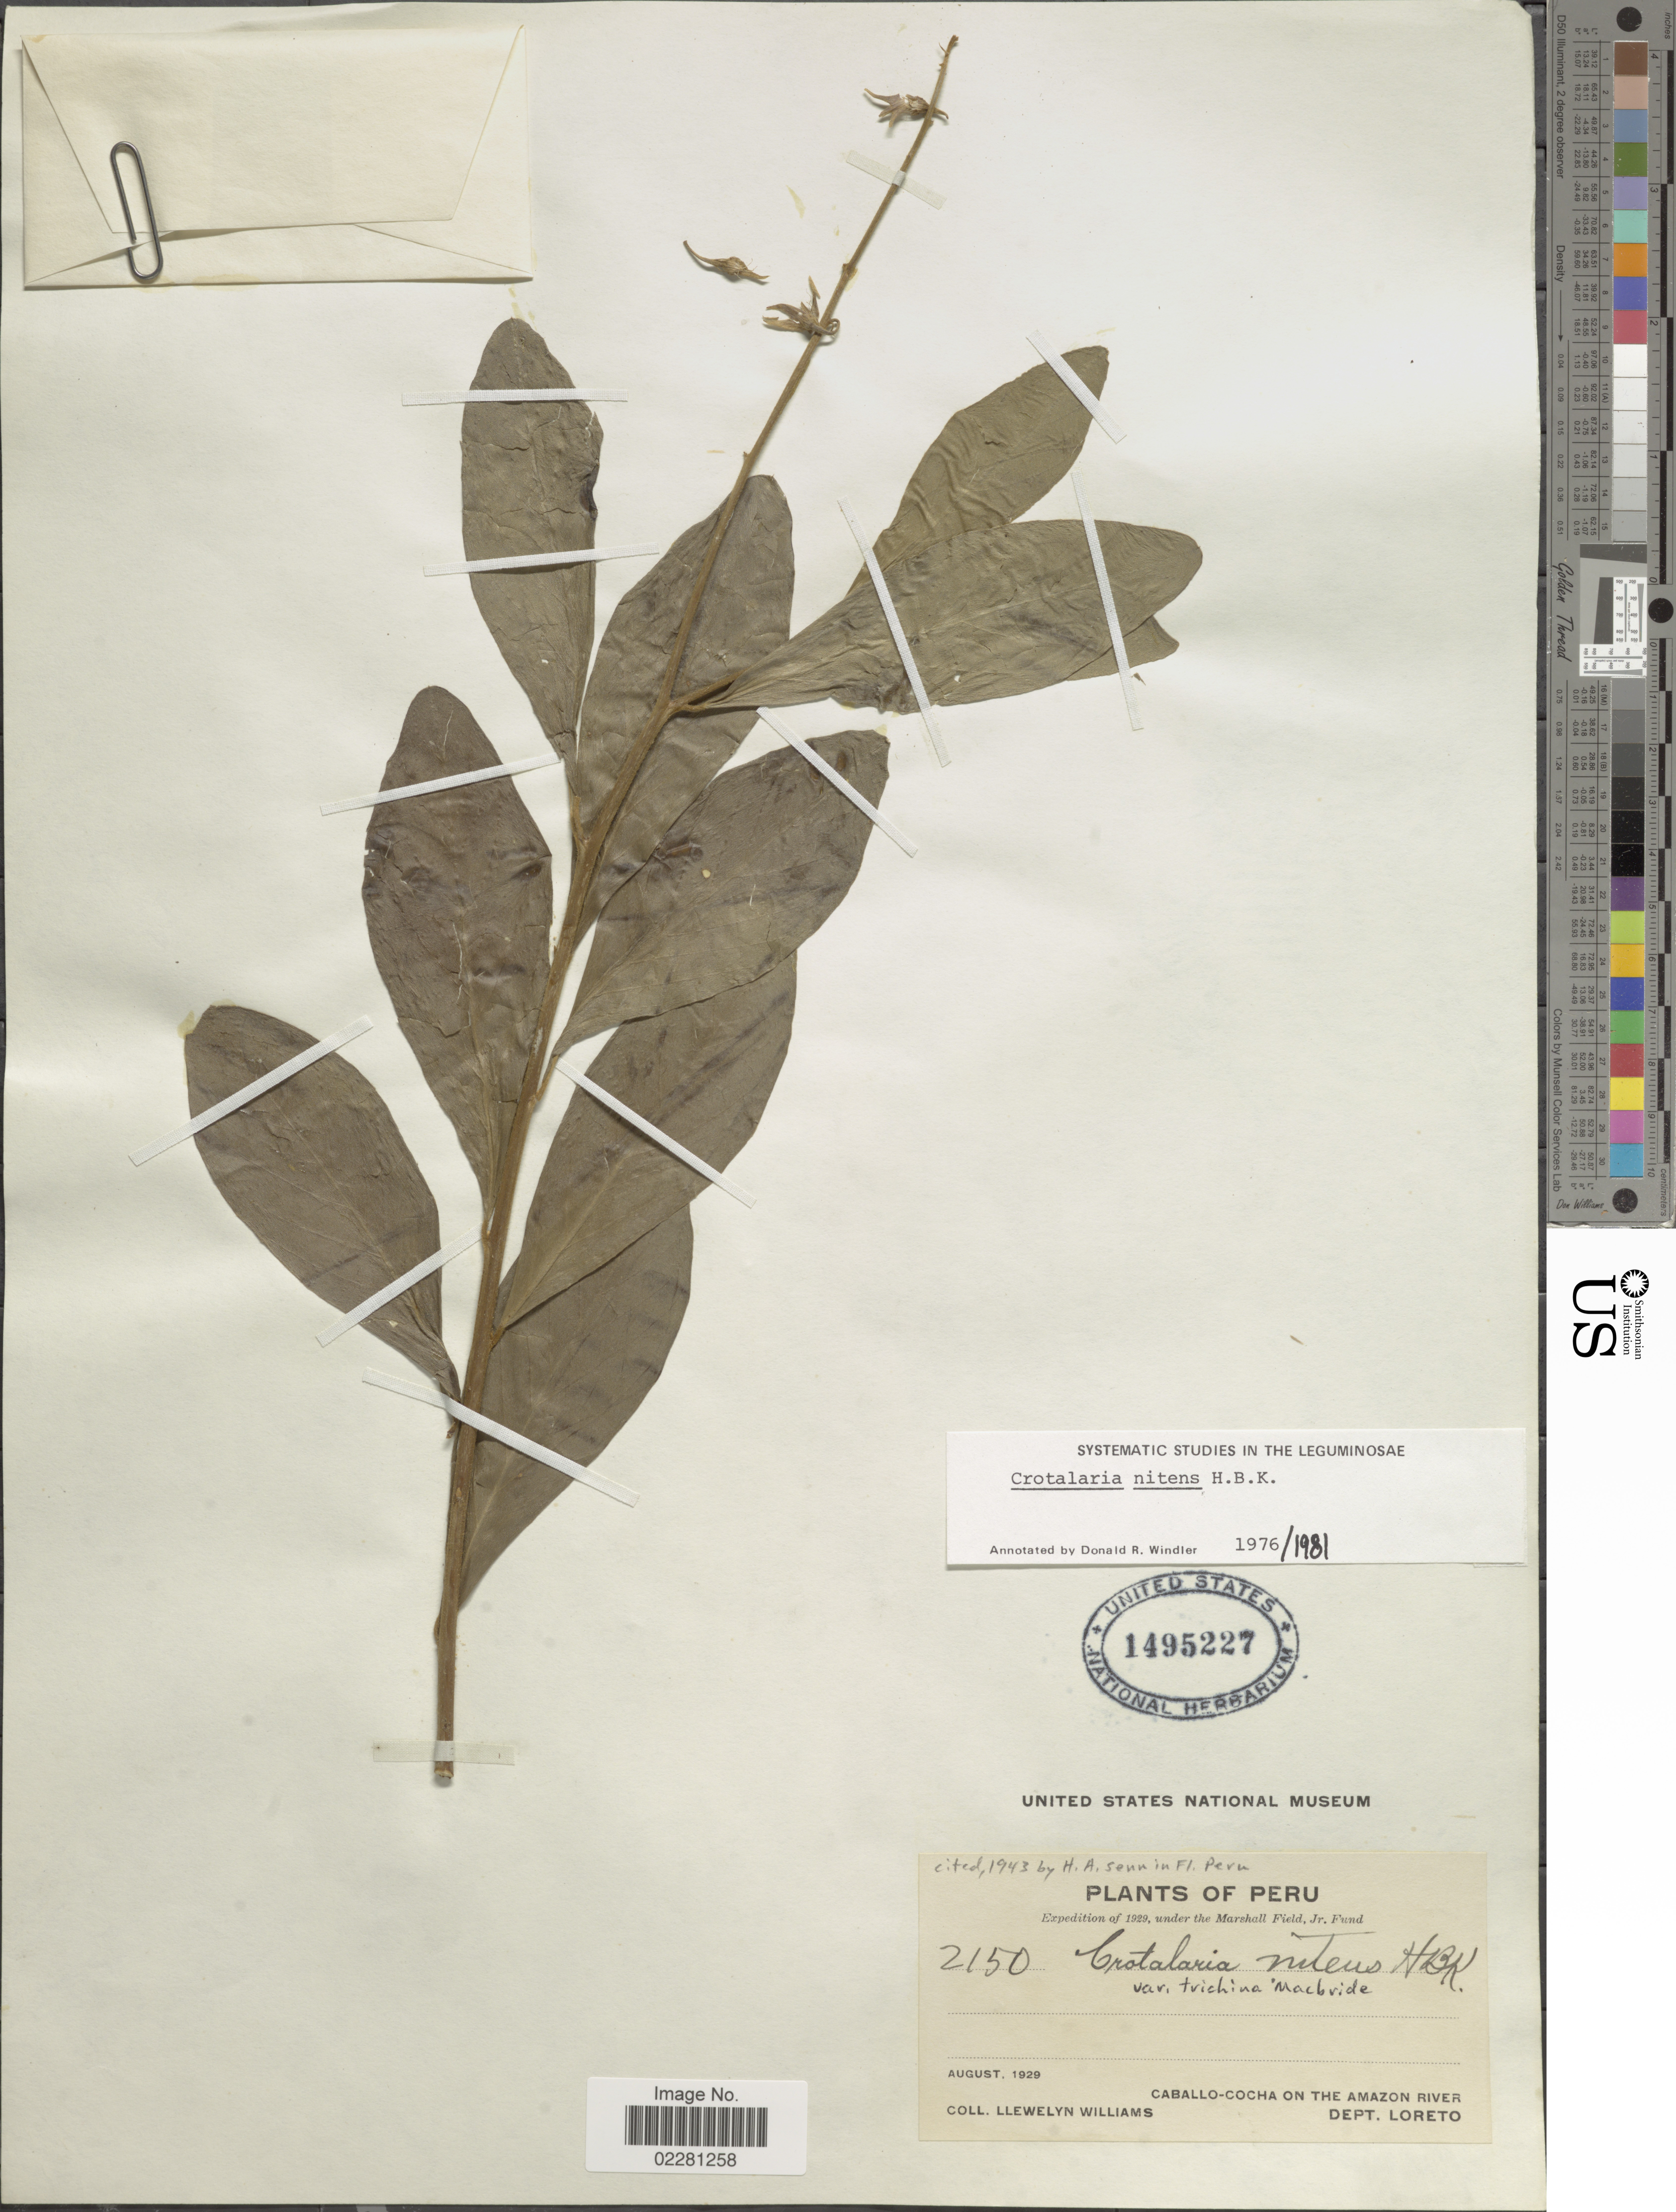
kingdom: Plantae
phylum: Tracheophyta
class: Magnoliopsida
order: Fabales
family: Fabaceae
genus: Crotalaria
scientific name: Crotalaria nitens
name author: Kunth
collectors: Ll. Williams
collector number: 2150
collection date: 1929-08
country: Peru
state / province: Loreto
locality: Caballo-Cocha on the Amazon River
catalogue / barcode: US 1495227